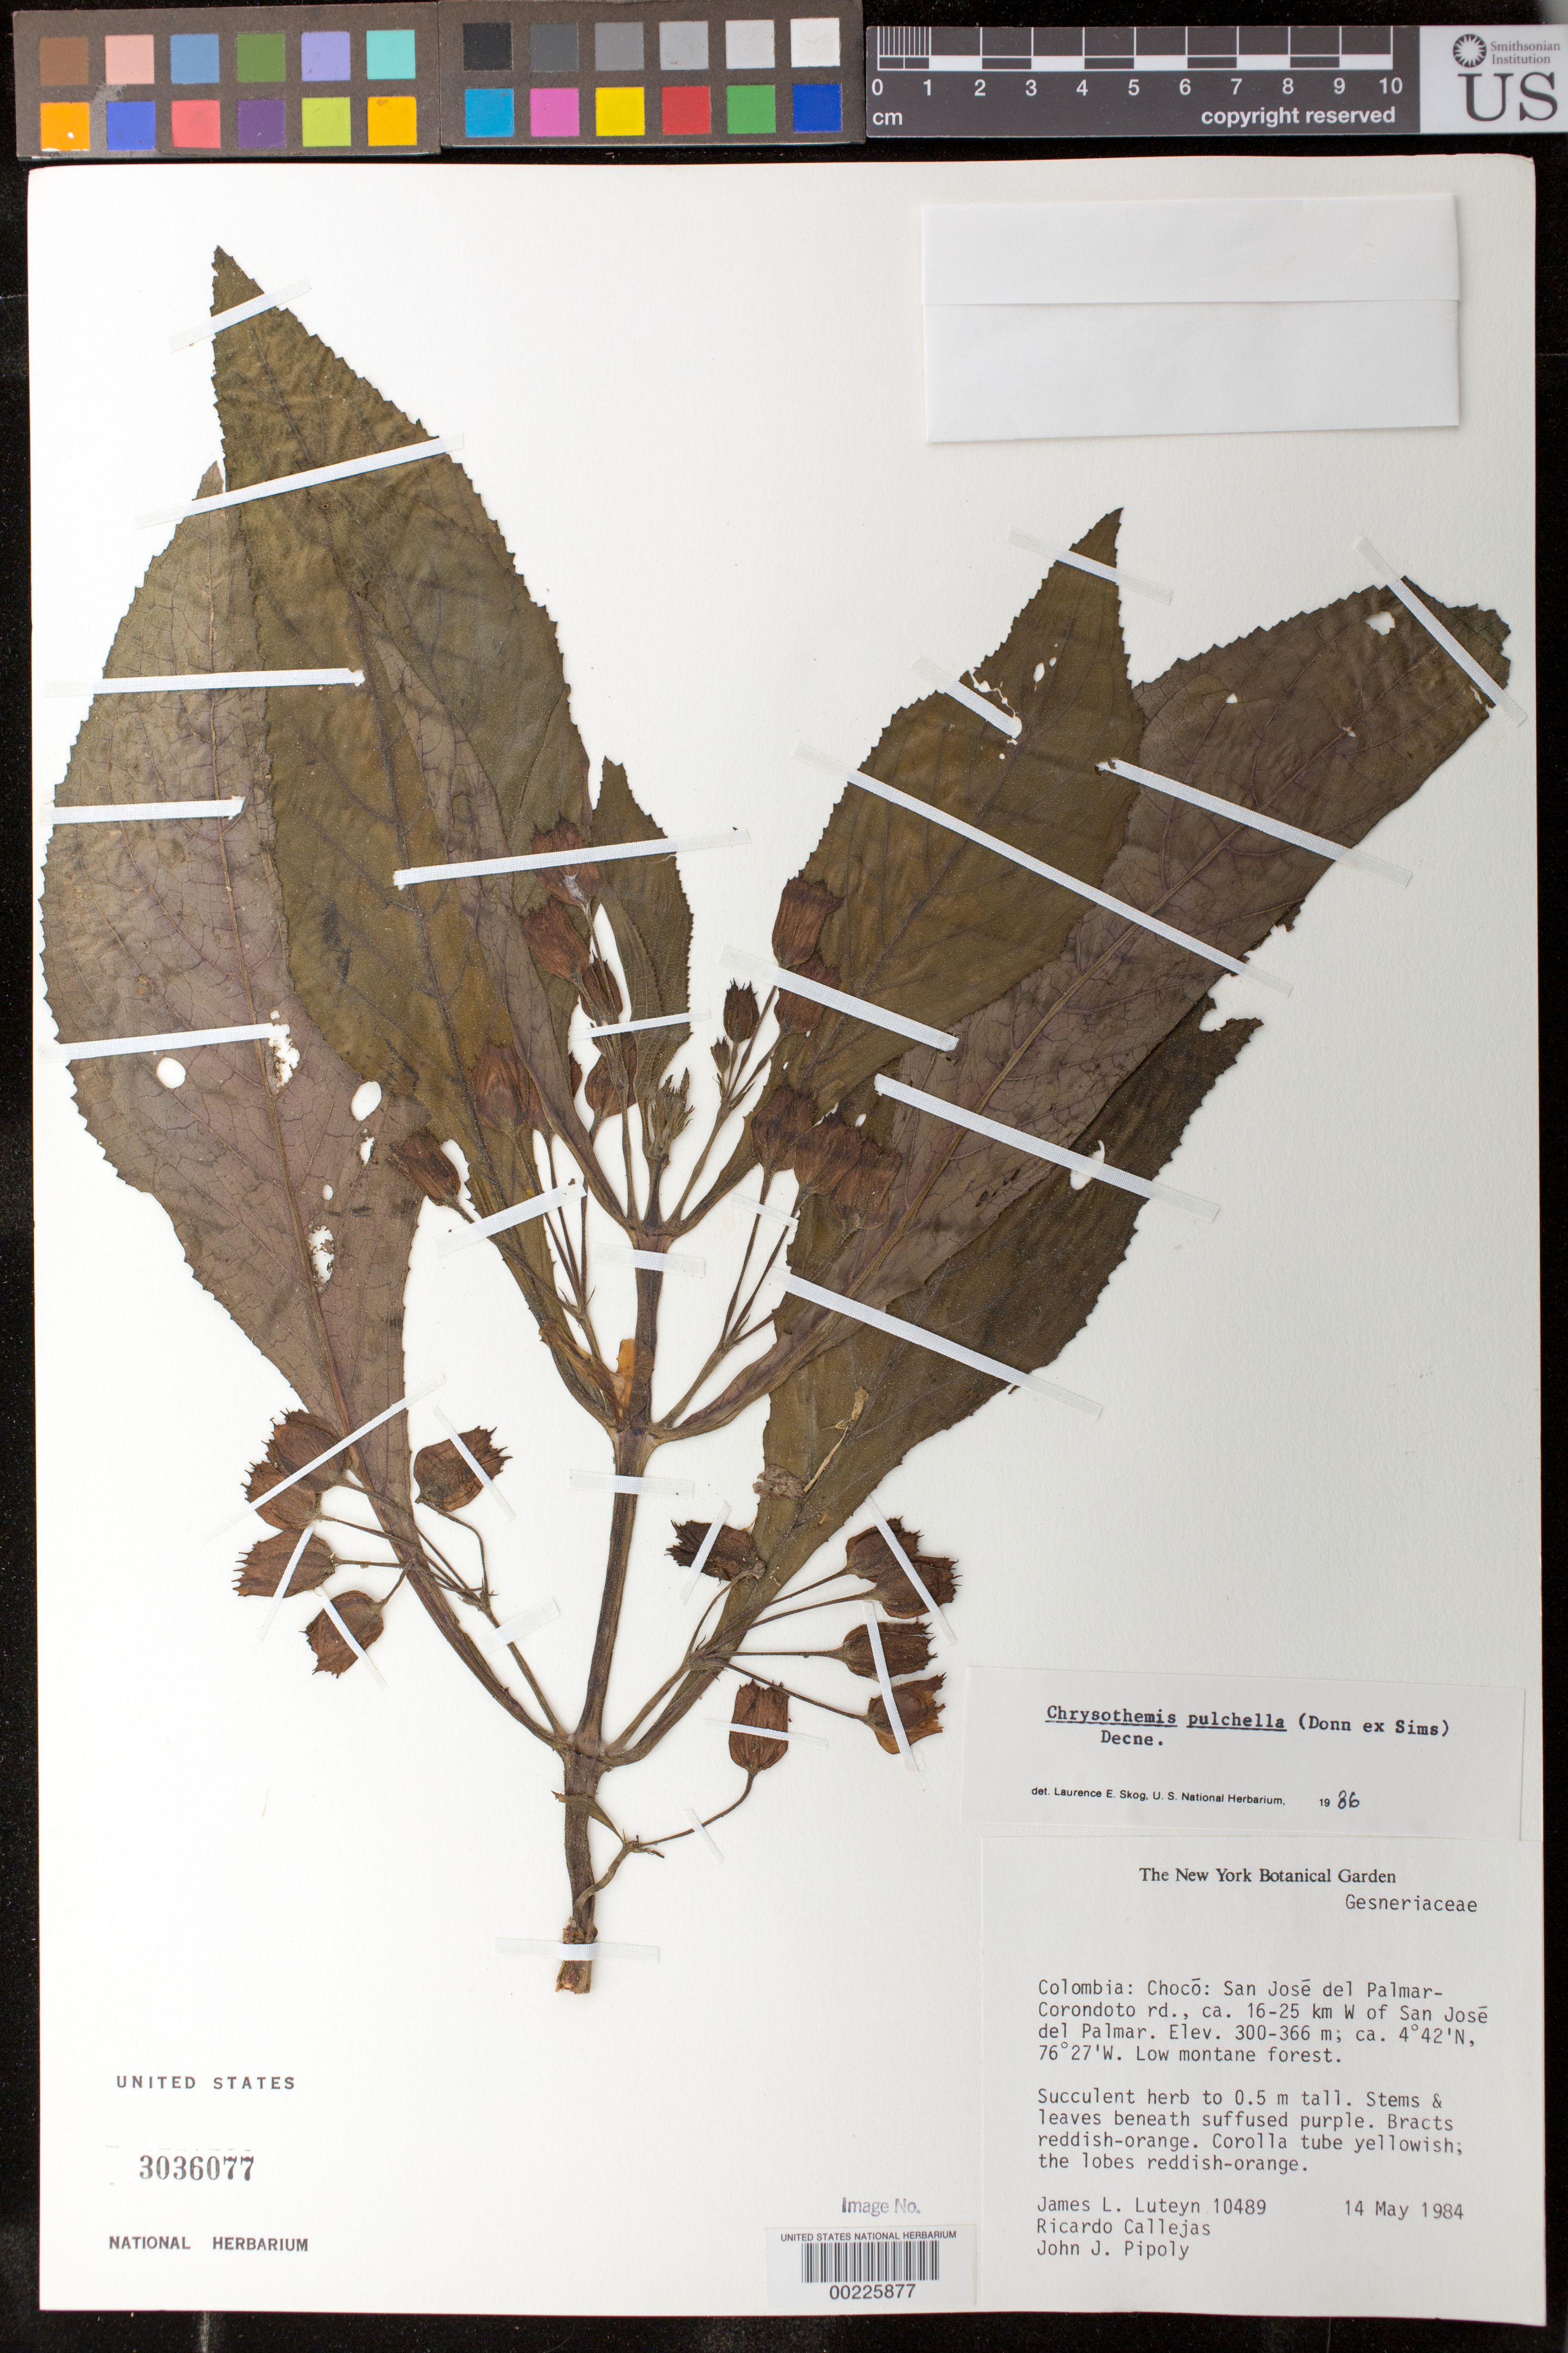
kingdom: Plantae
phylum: Tracheophyta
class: Magnoliopsida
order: Lamiales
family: Gesneriaceae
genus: Chrysothemis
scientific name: Chrysothemis pulchella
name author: (Donn ex Sims) Decne.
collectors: J. L. Luteyn, R. Callejas & J. J. Pipoly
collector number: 10489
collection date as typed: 14 May 1984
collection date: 1984-05-14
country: Colombia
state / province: Chocó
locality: San Jose del Palmar-Corondoto rd, about 16-25 km W of San Jose del Palmar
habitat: Low montane forest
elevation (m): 300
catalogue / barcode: US 3036077